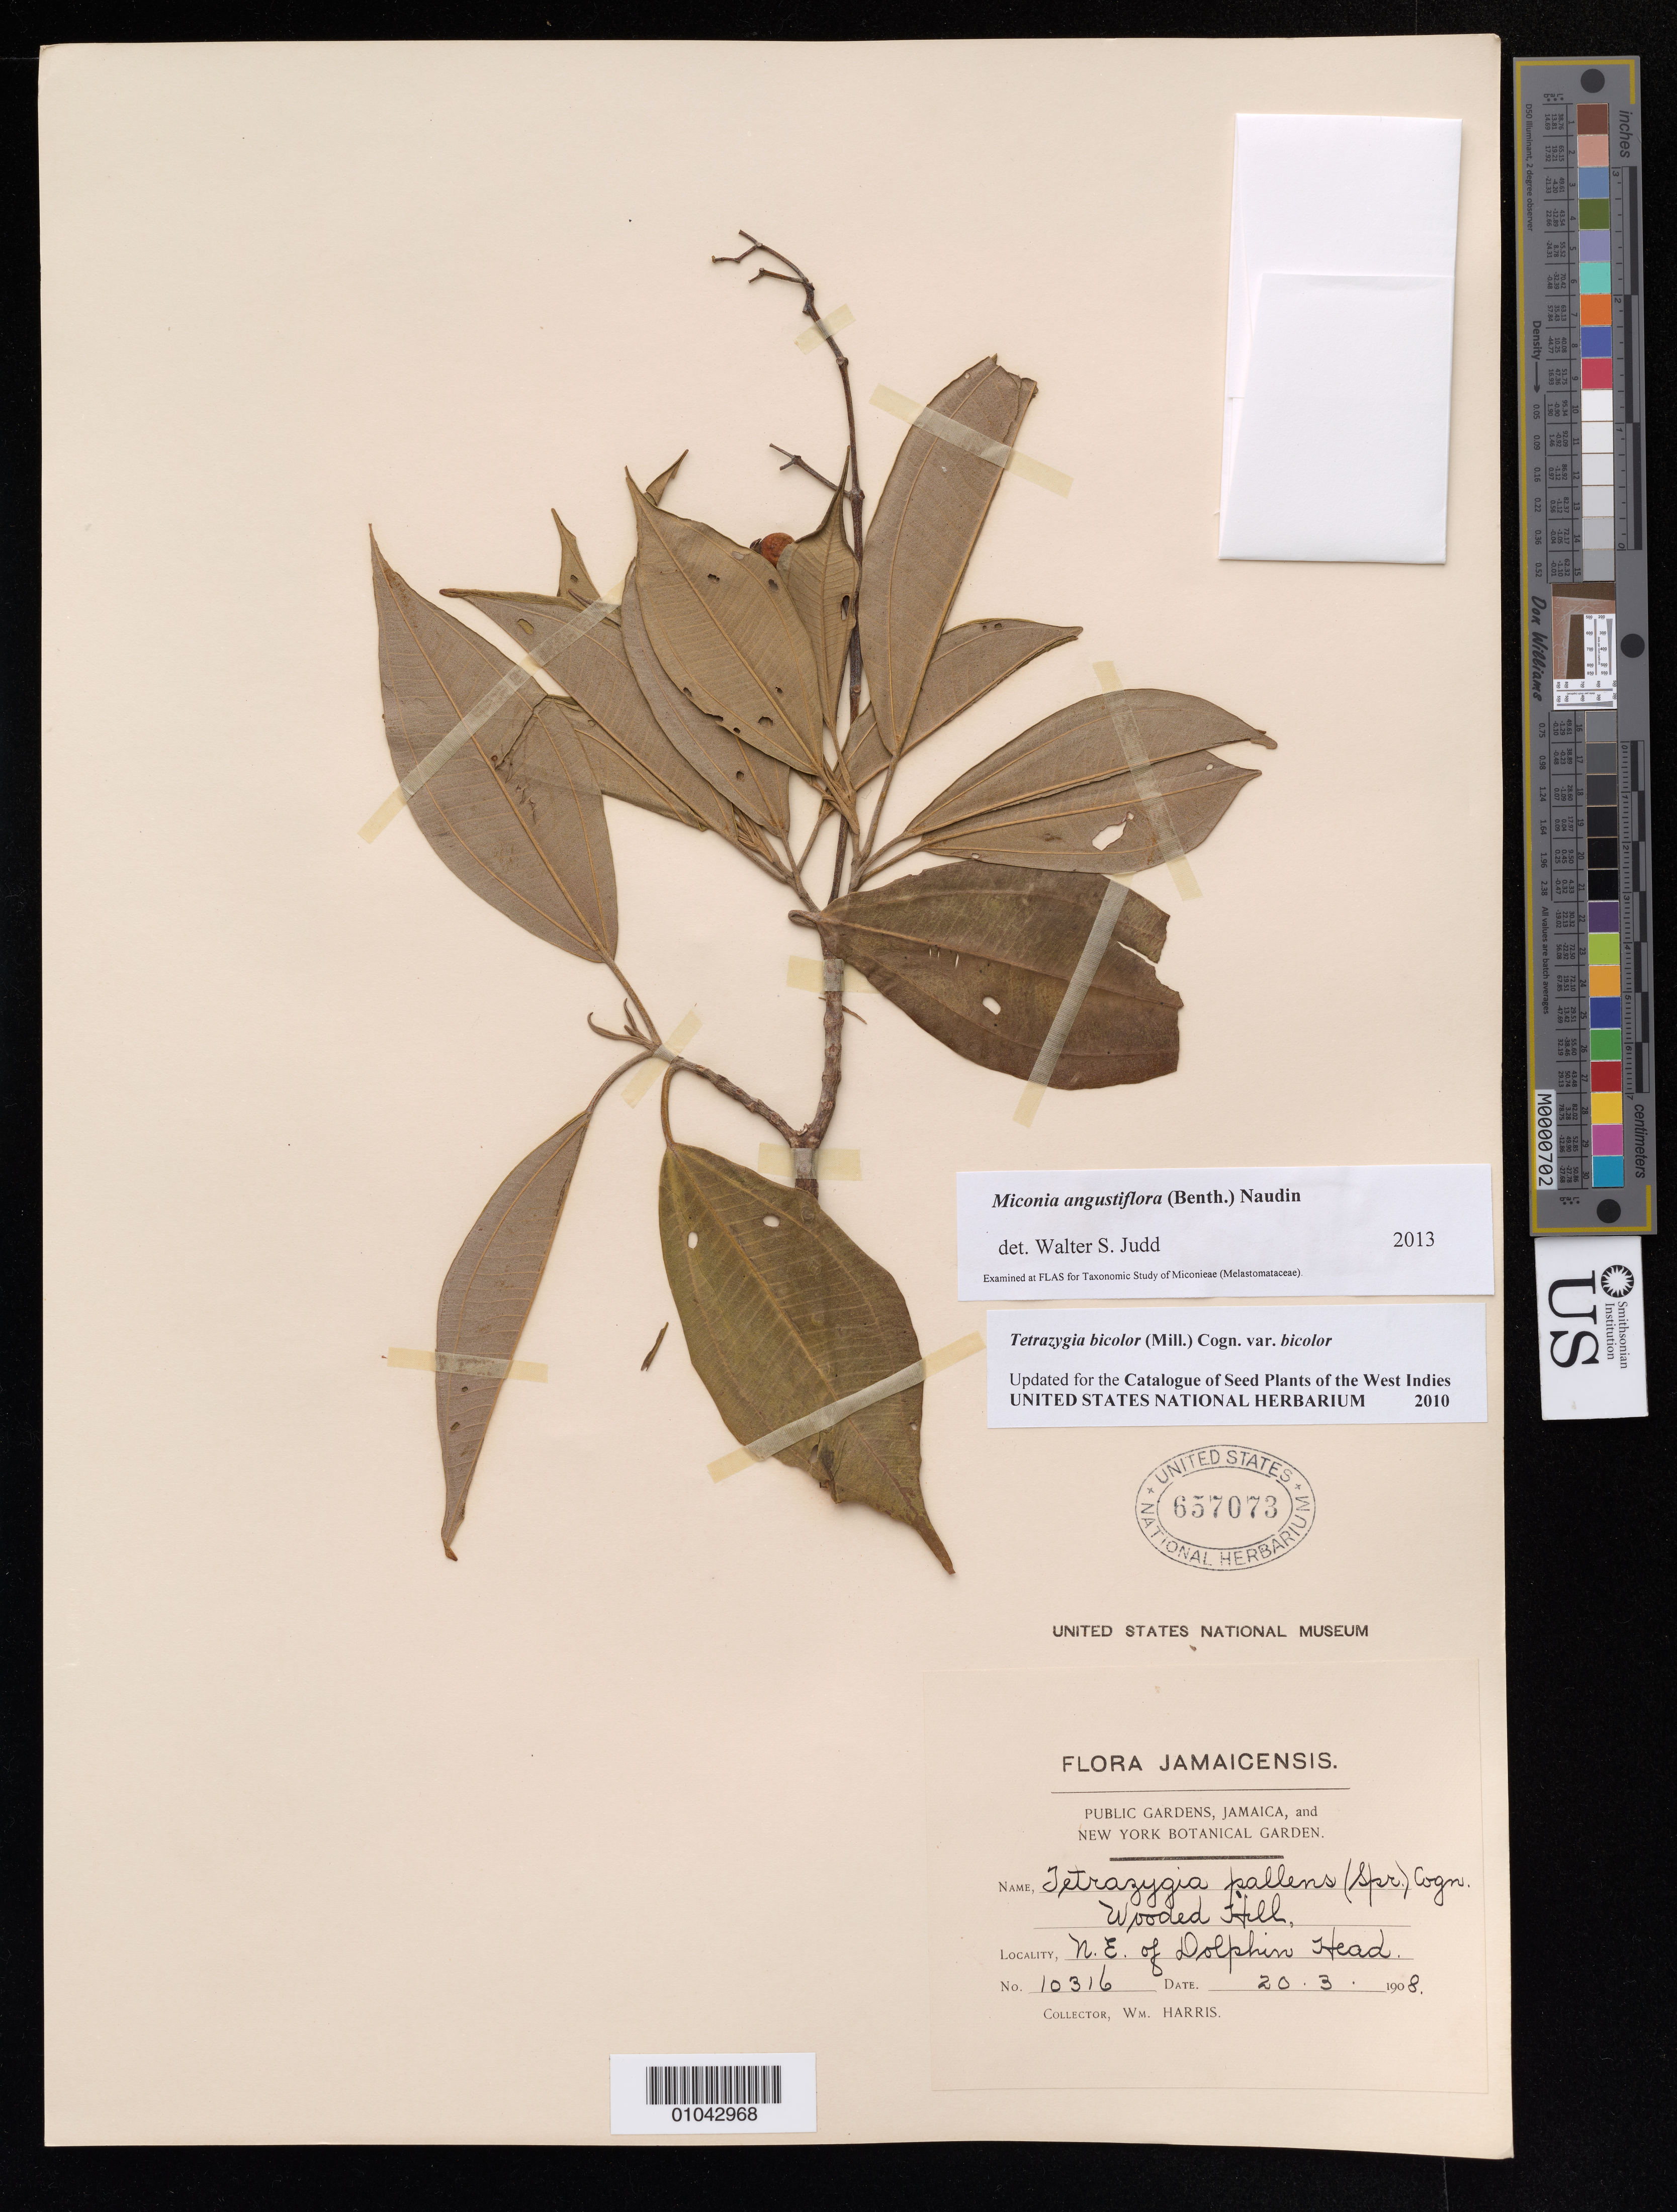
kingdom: Plantae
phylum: Tracheophyta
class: Magnoliopsida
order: Myrtales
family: Melastomataceae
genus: Miconia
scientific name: Miconia angustiflora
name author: (Benth.) Naudin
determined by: Judd, Walter S.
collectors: W. Harris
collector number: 10316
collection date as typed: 20 Mar 1908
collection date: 1908-03-20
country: Jamaica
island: Jamaica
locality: Dolphin Head, NE of; Wooded Hill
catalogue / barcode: US 657073